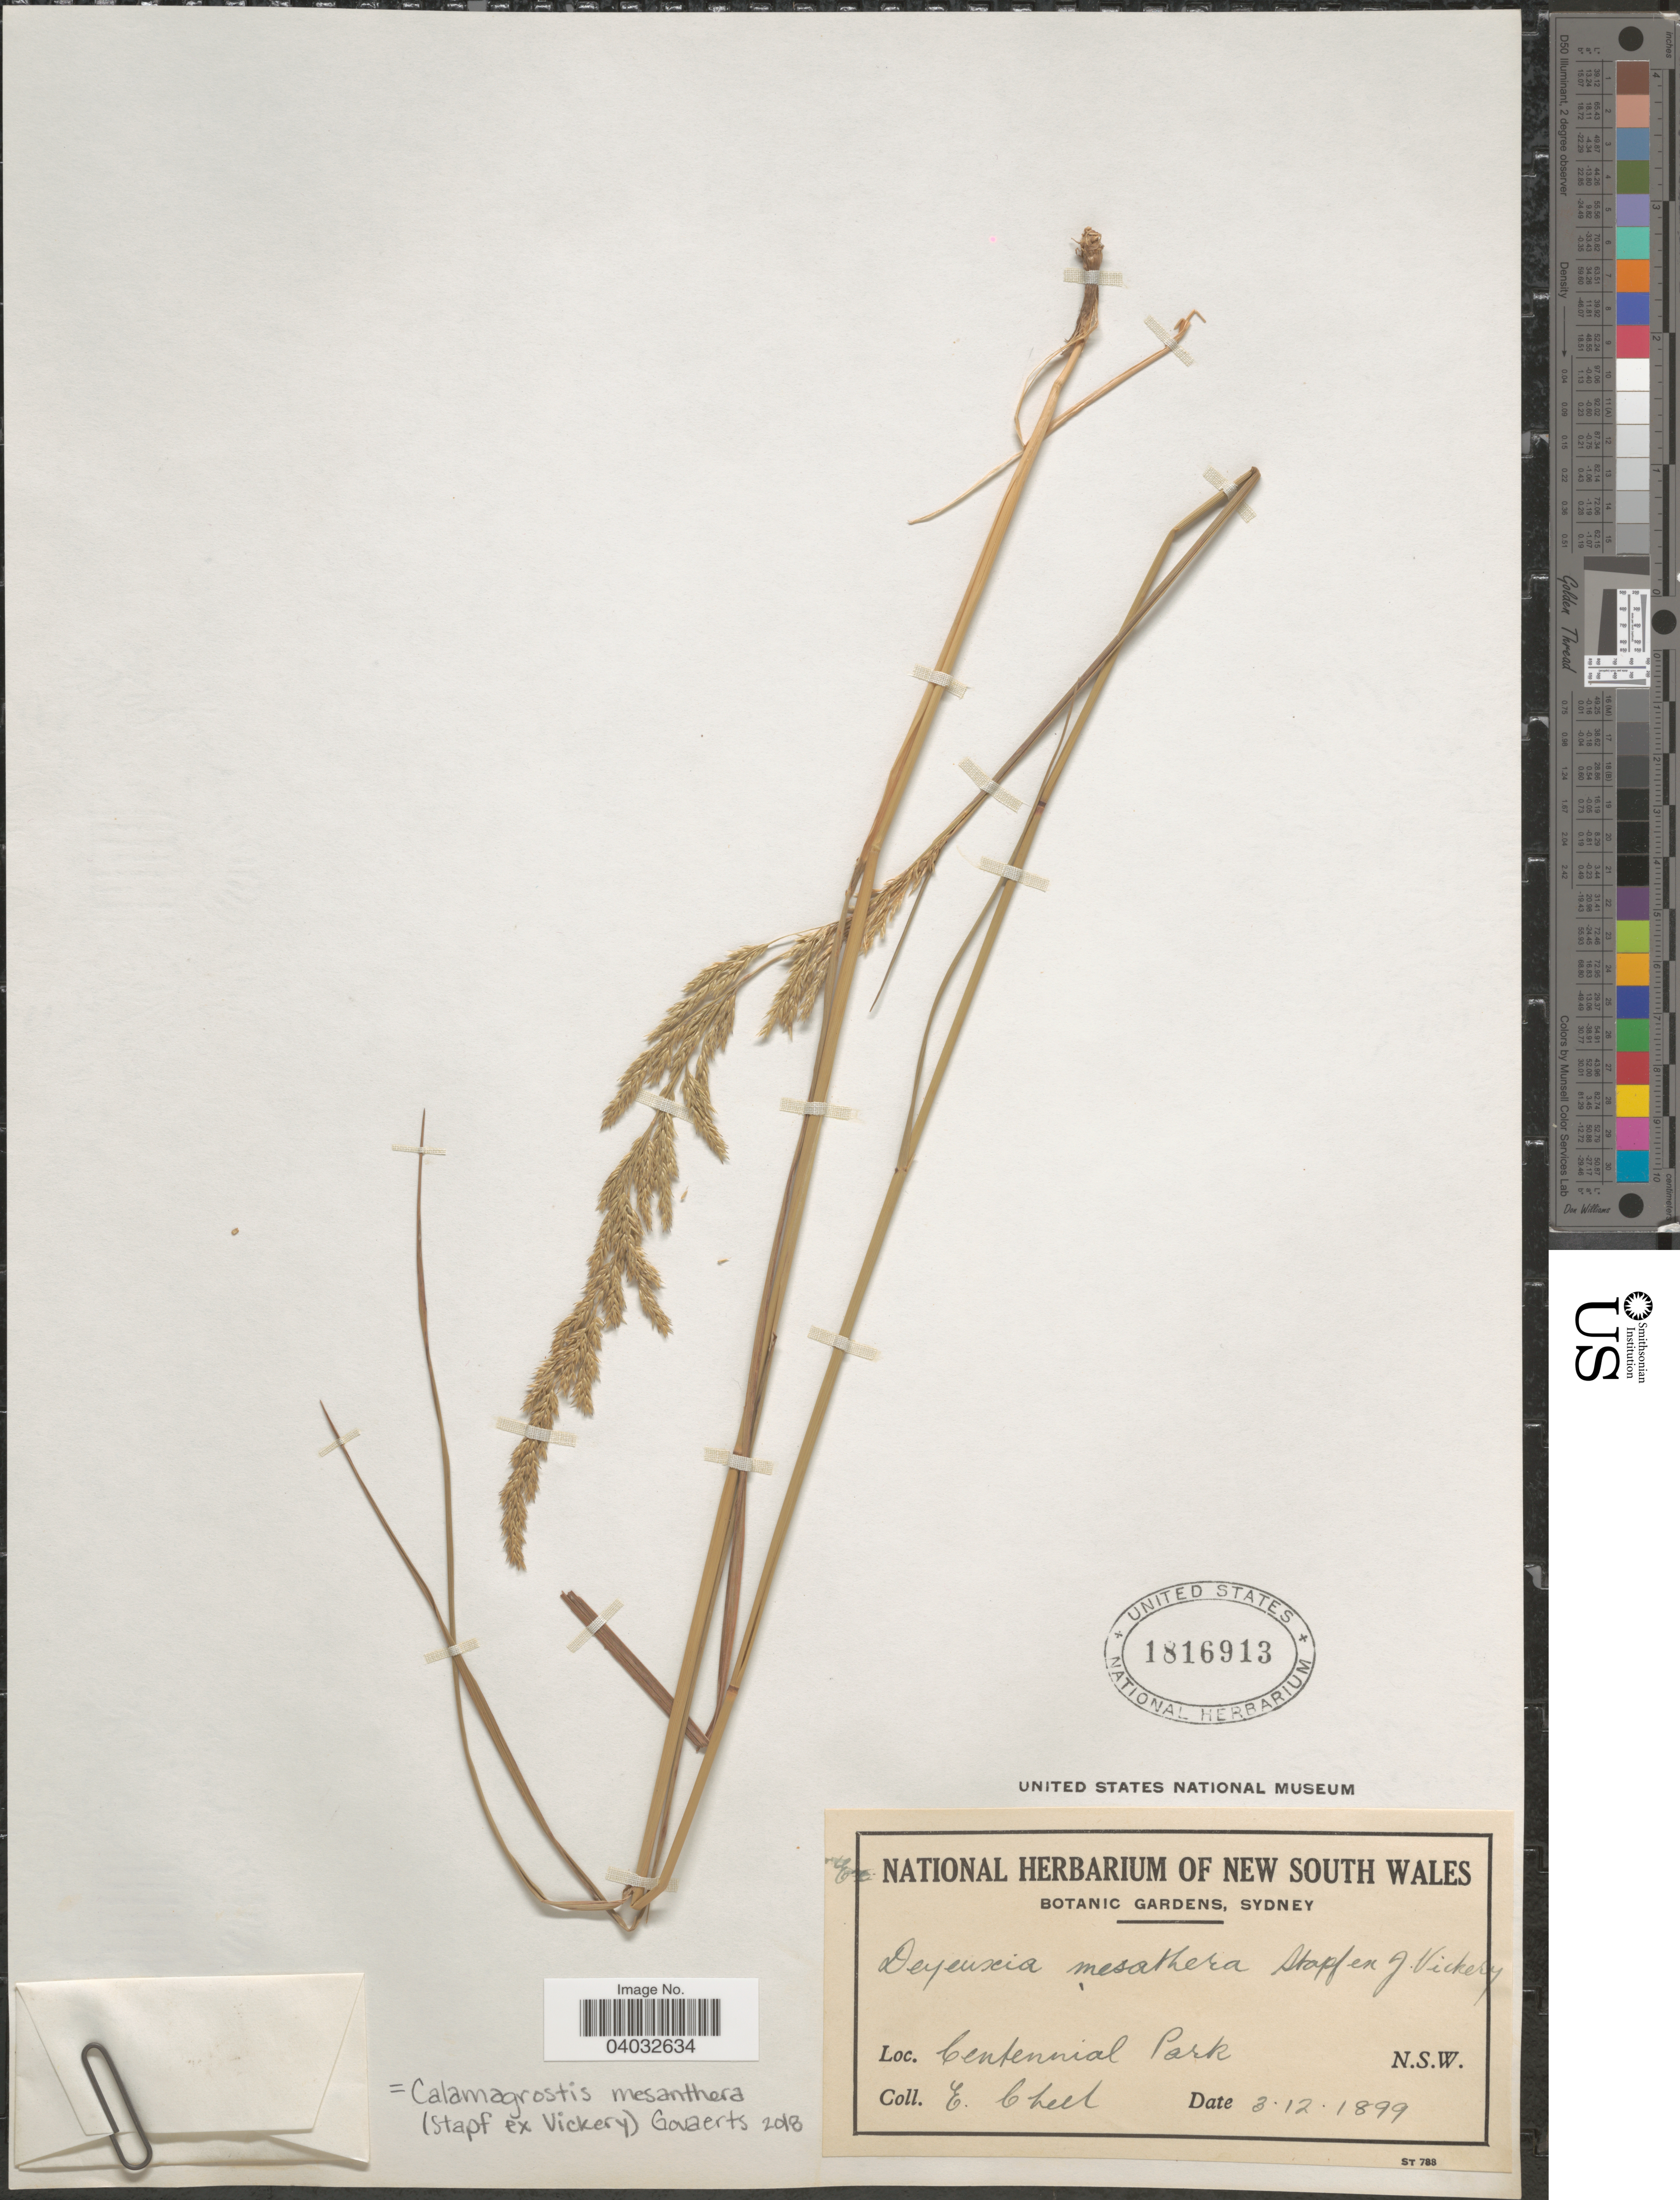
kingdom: Plantae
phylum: Tracheophyta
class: Liliopsida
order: Poales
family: Poaceae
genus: Calamagrostis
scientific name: Calamagrostis mesanthera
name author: (Stapf ex Vickery) Govaerts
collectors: E. Cheel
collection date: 1899-12-03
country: Australia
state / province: New South Wales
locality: Centennial Park.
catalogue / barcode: US 1816913